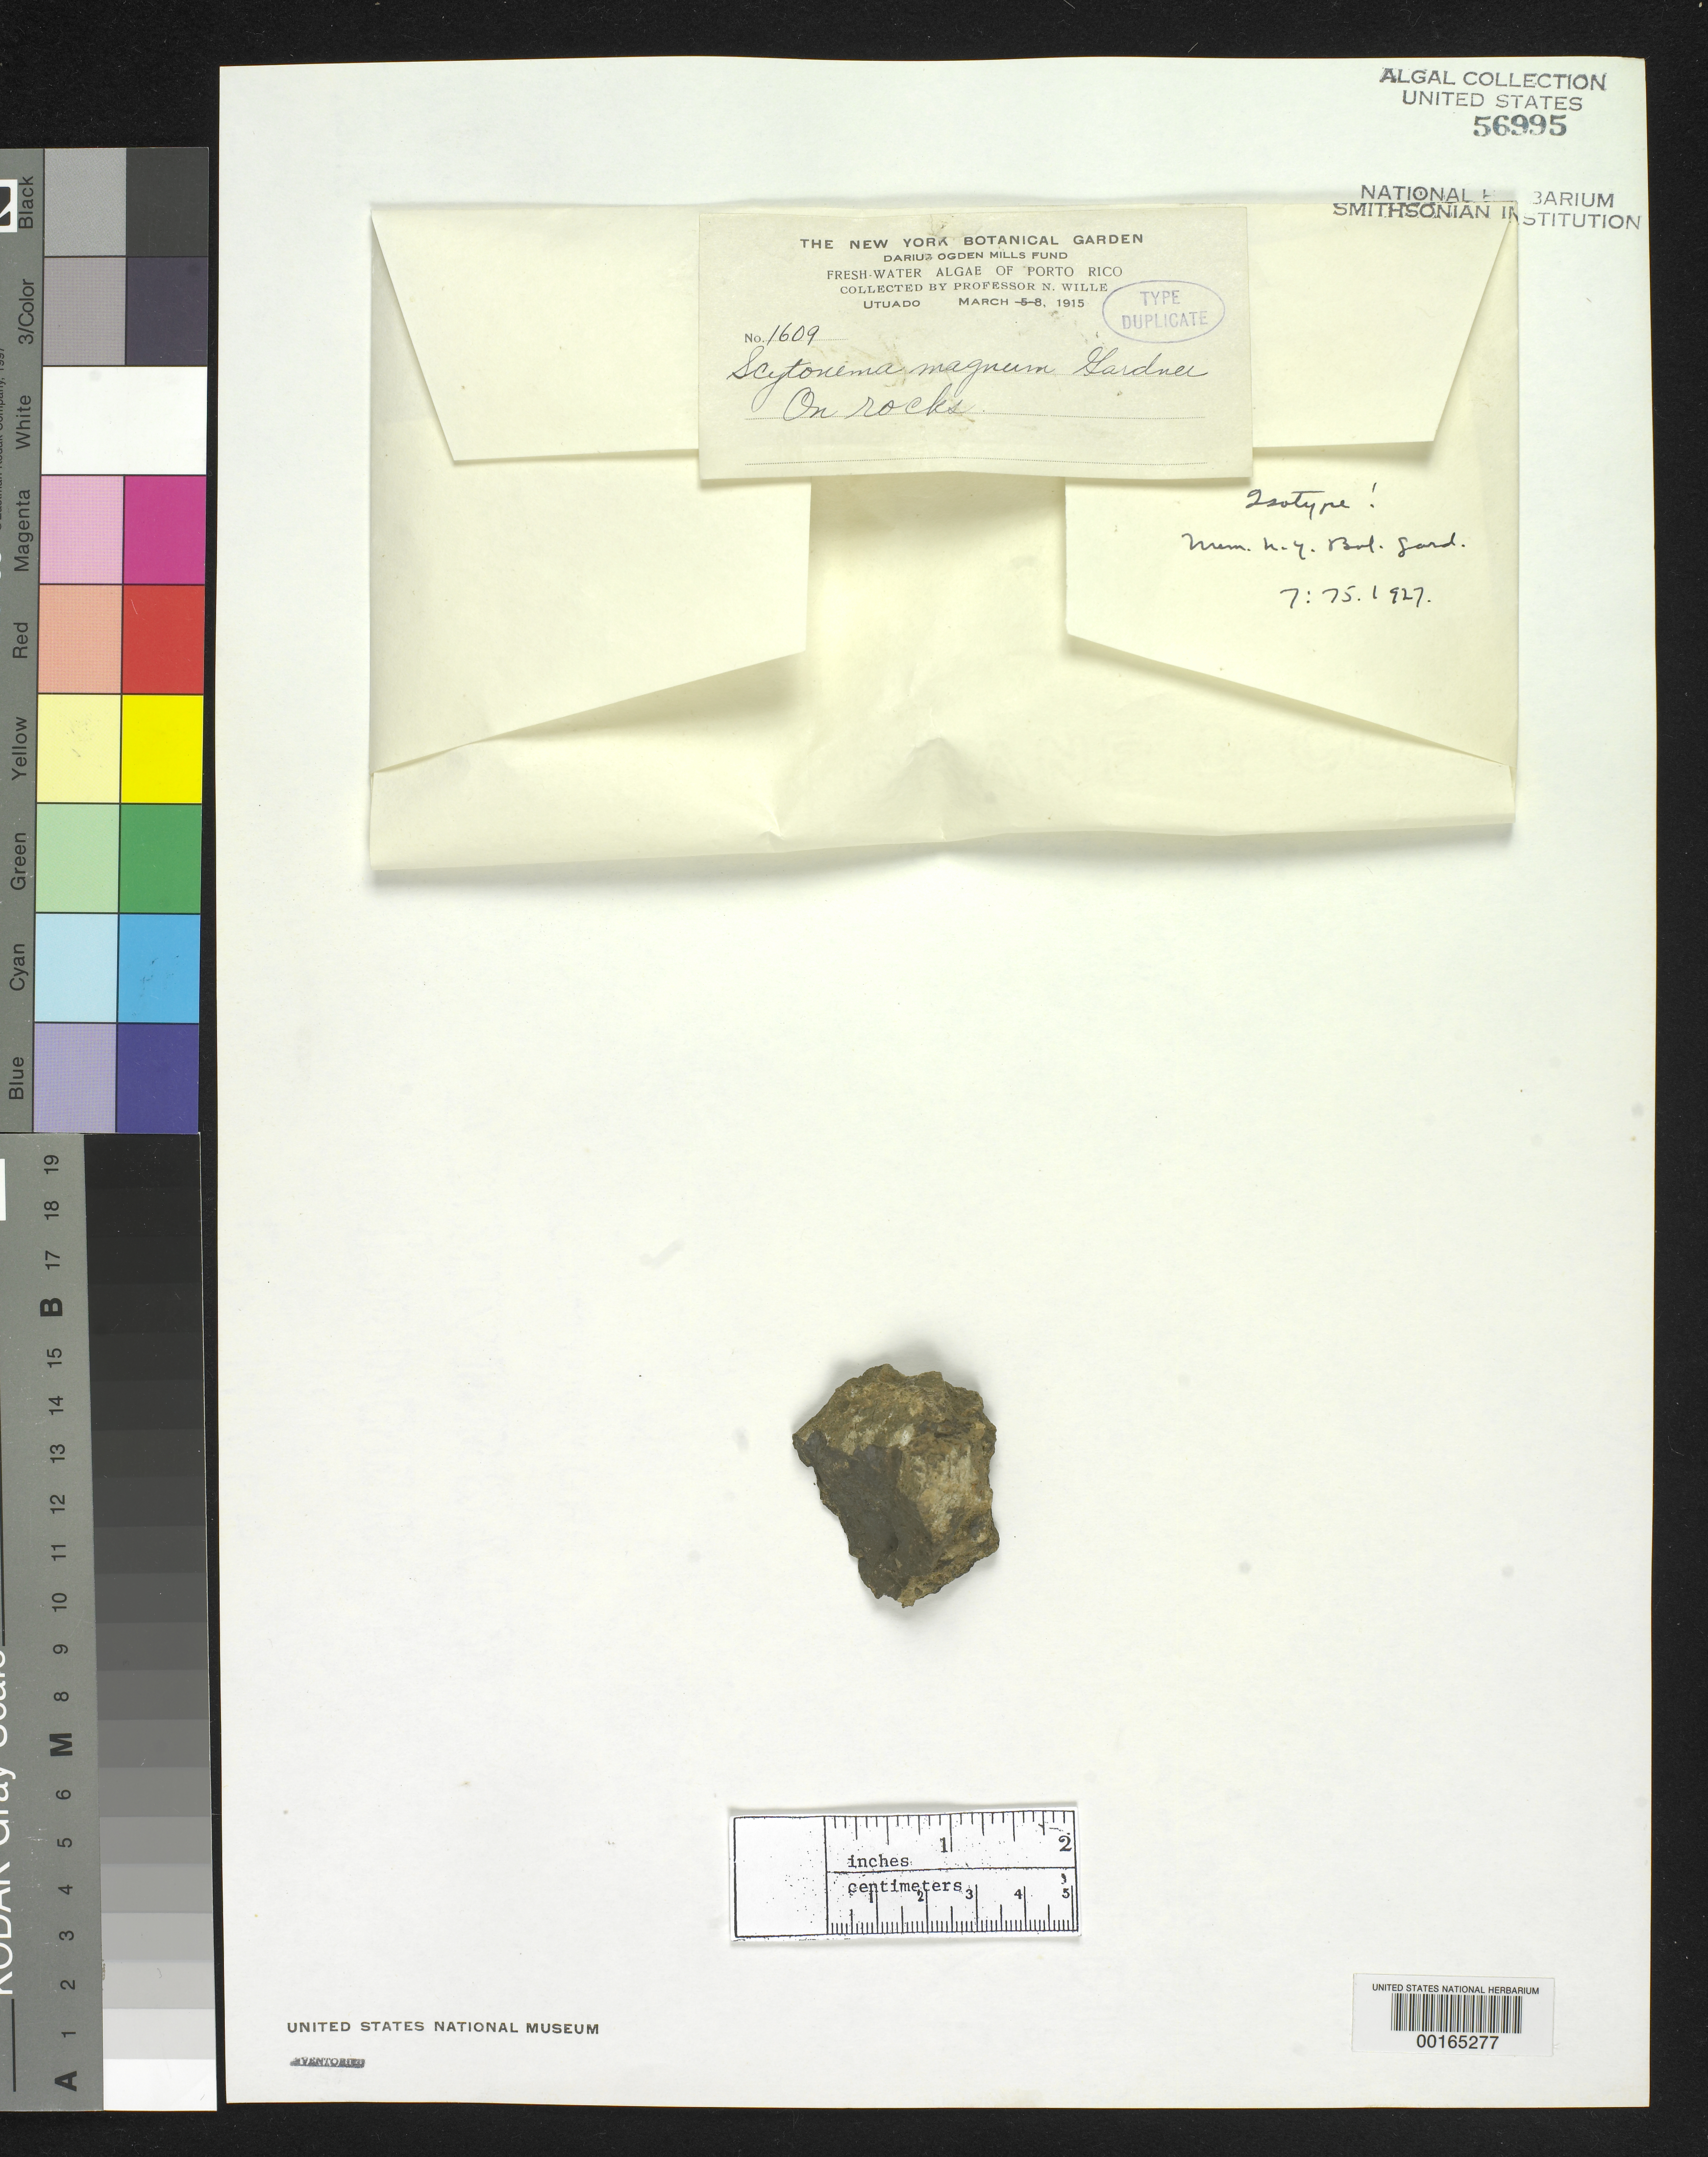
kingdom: Bacteria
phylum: Cyanobacteria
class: Cyanobacteriia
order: Cyanobacteriales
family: Scytonemataceae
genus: Scytonema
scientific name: Scytonema magnum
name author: N.L. Gardner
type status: Isotype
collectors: N. Wille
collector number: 1609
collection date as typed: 08 Mar 1915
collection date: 1915-03-08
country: Puerto Rico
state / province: Utuado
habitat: On rocks.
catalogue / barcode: US 56995